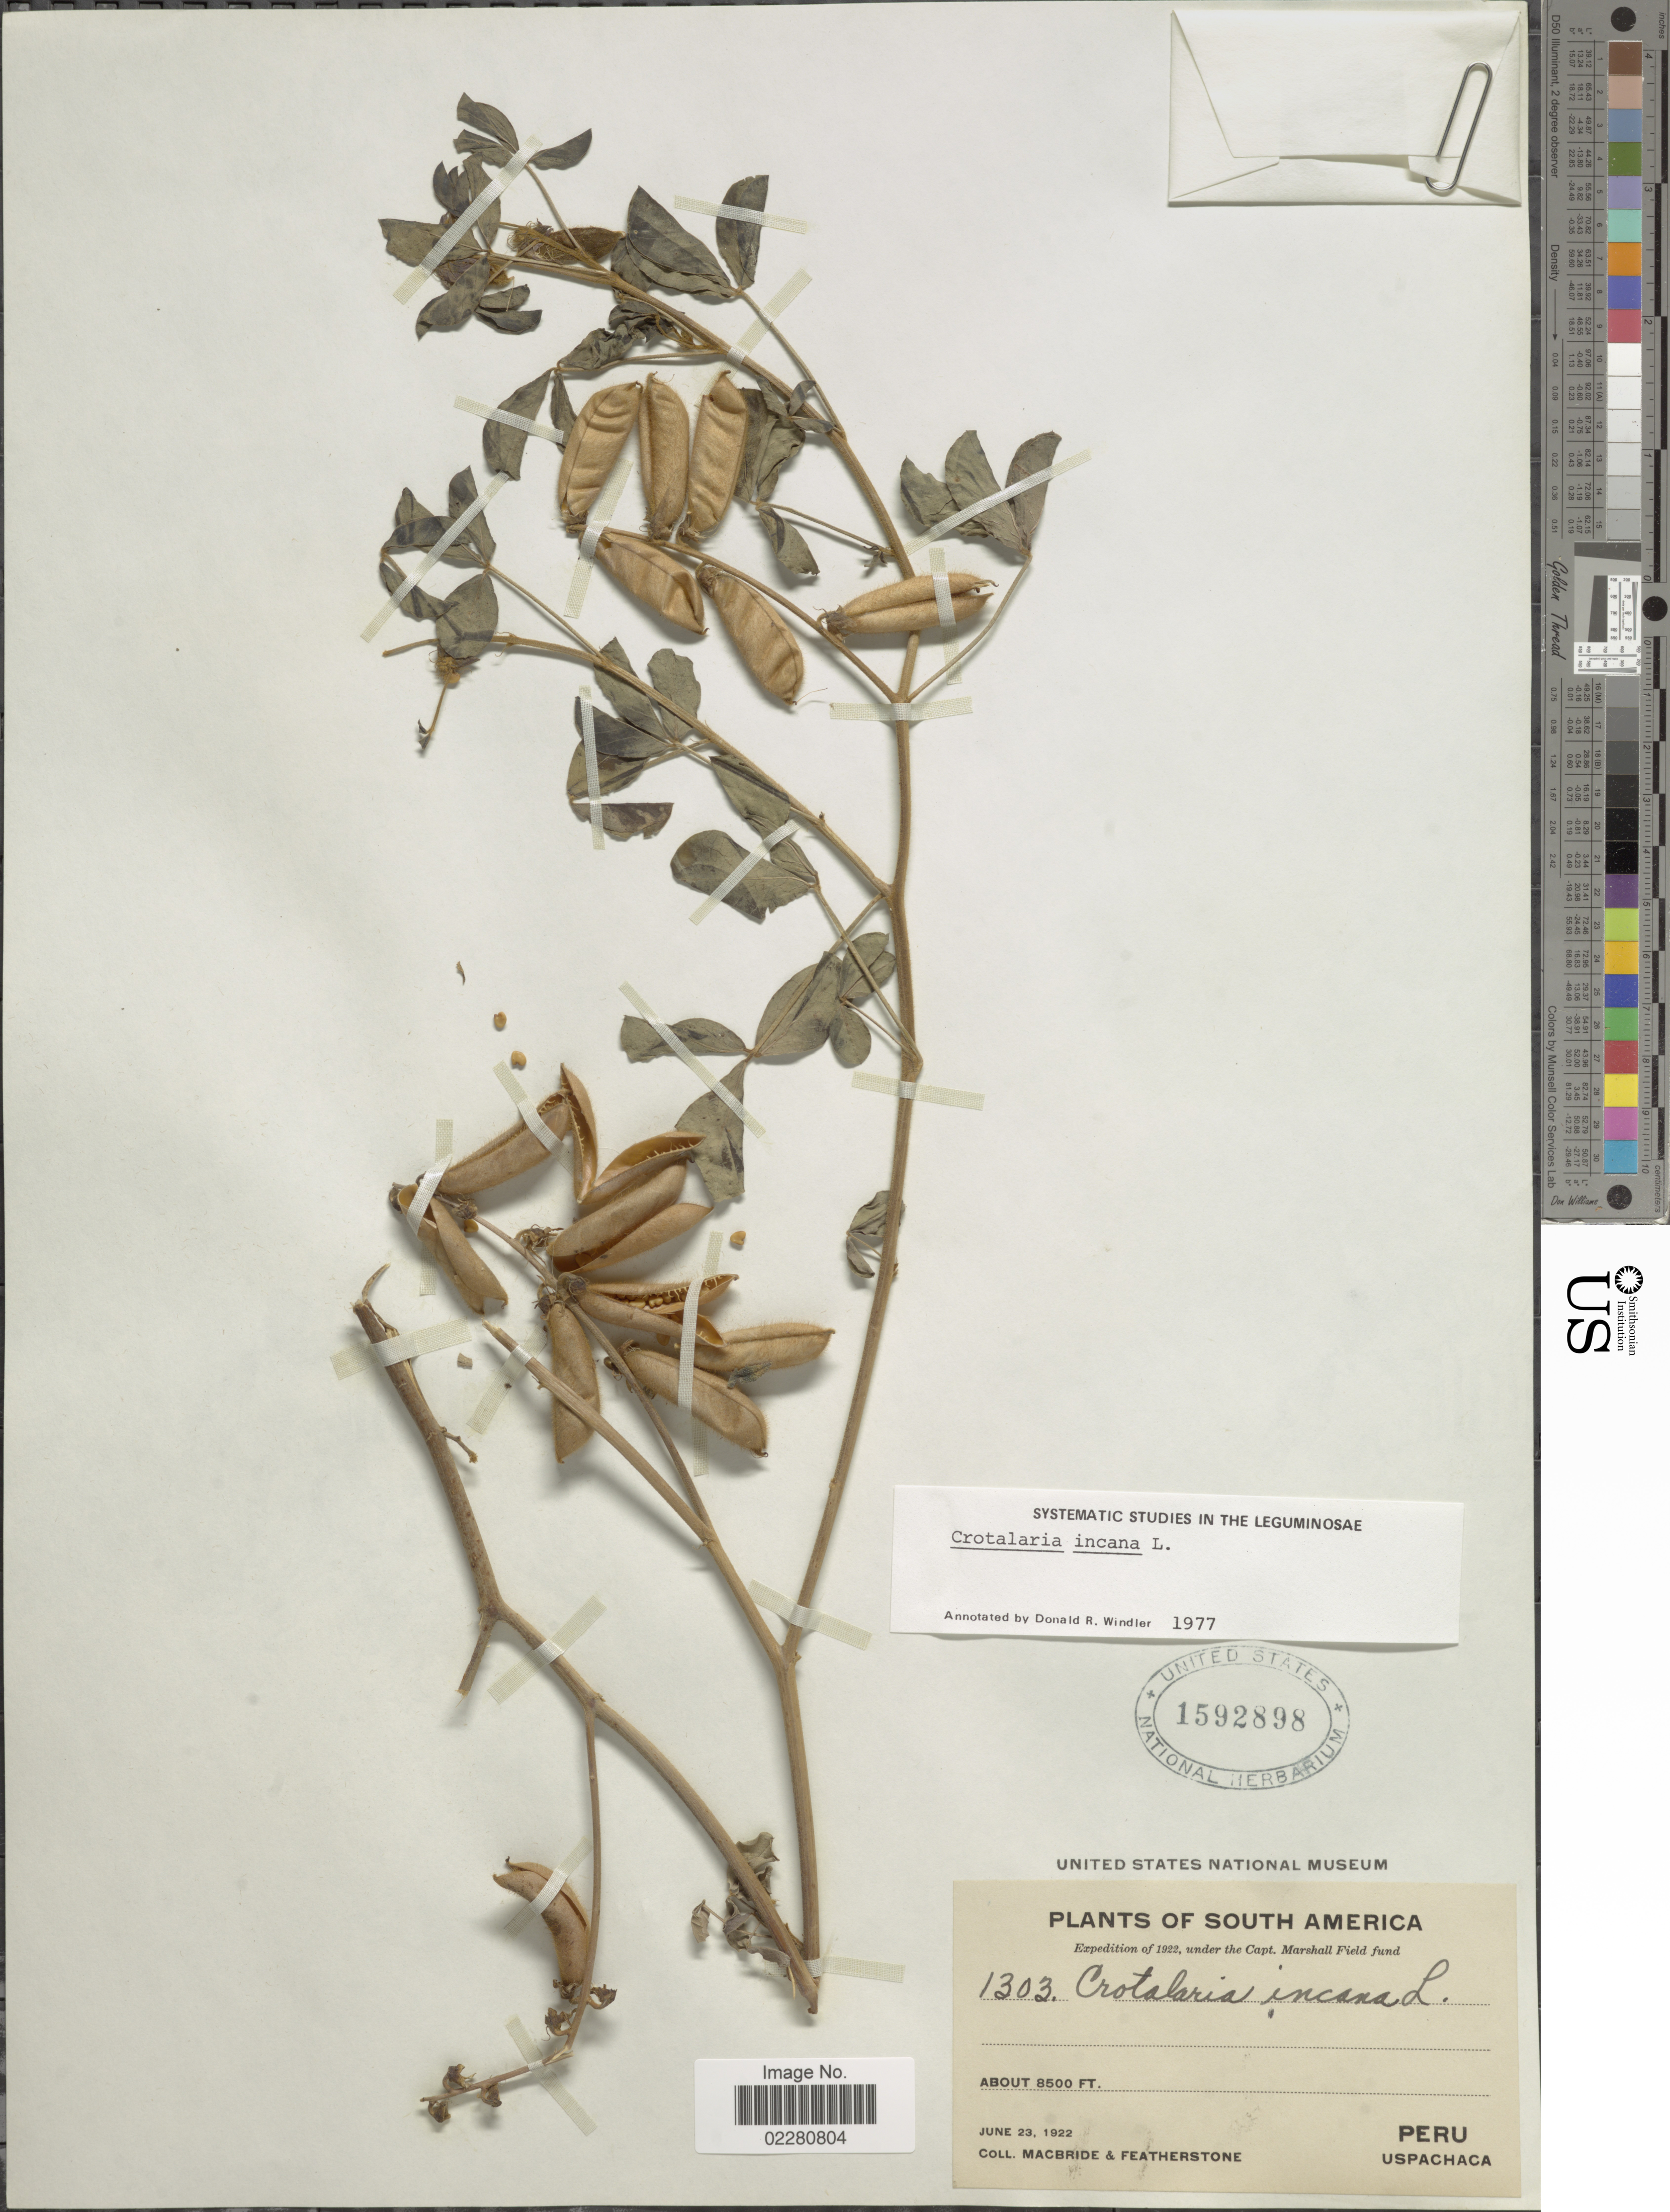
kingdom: Plantae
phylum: Tracheophyta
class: Magnoliopsida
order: Fabales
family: Fabaceae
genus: Crotalaria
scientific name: Crotalaria incana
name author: L.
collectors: Macbride, -- & -. Featherstone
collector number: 1303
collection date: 1922-06-23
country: Peru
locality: Uspachaca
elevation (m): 2591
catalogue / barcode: US 1592898